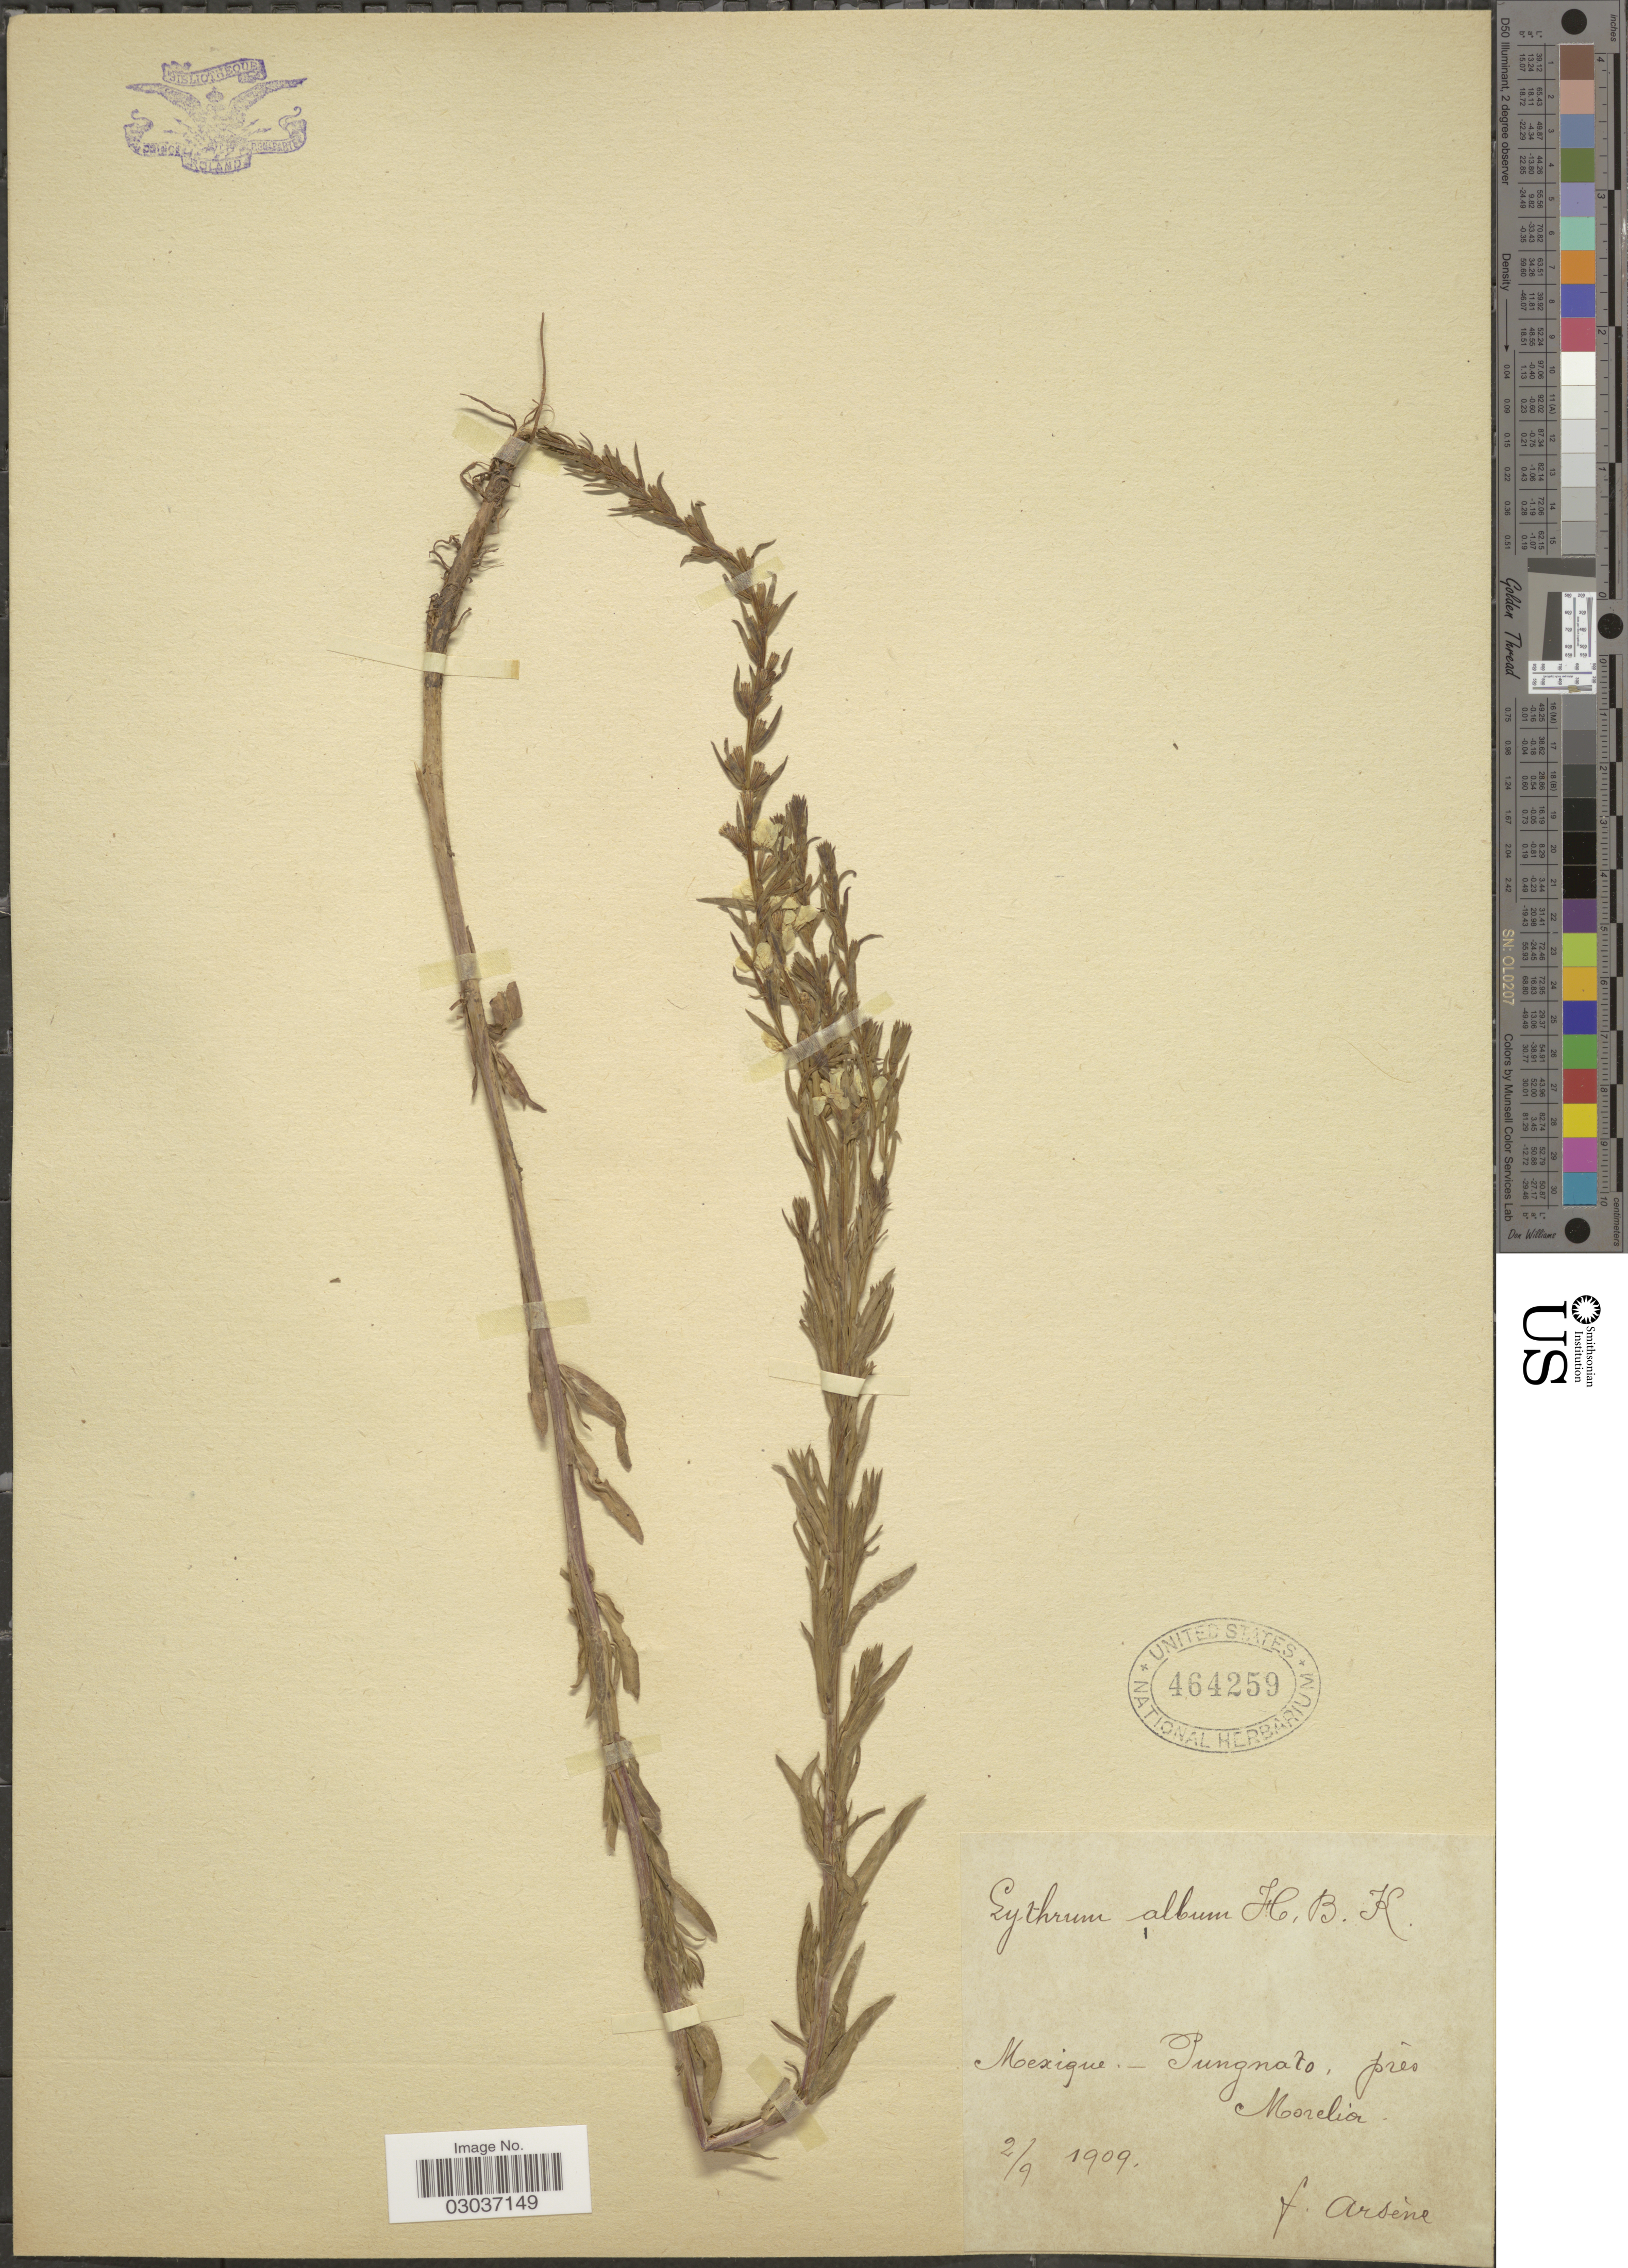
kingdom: Plantae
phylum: Tracheophyta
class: Magnoliopsida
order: Myrtales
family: Lythraceae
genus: Lythrum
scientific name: Lythrum album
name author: Kunth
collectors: F. Arsène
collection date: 1909-09-02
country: Mexico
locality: Pungnato, près Morelia.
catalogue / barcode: US 464259